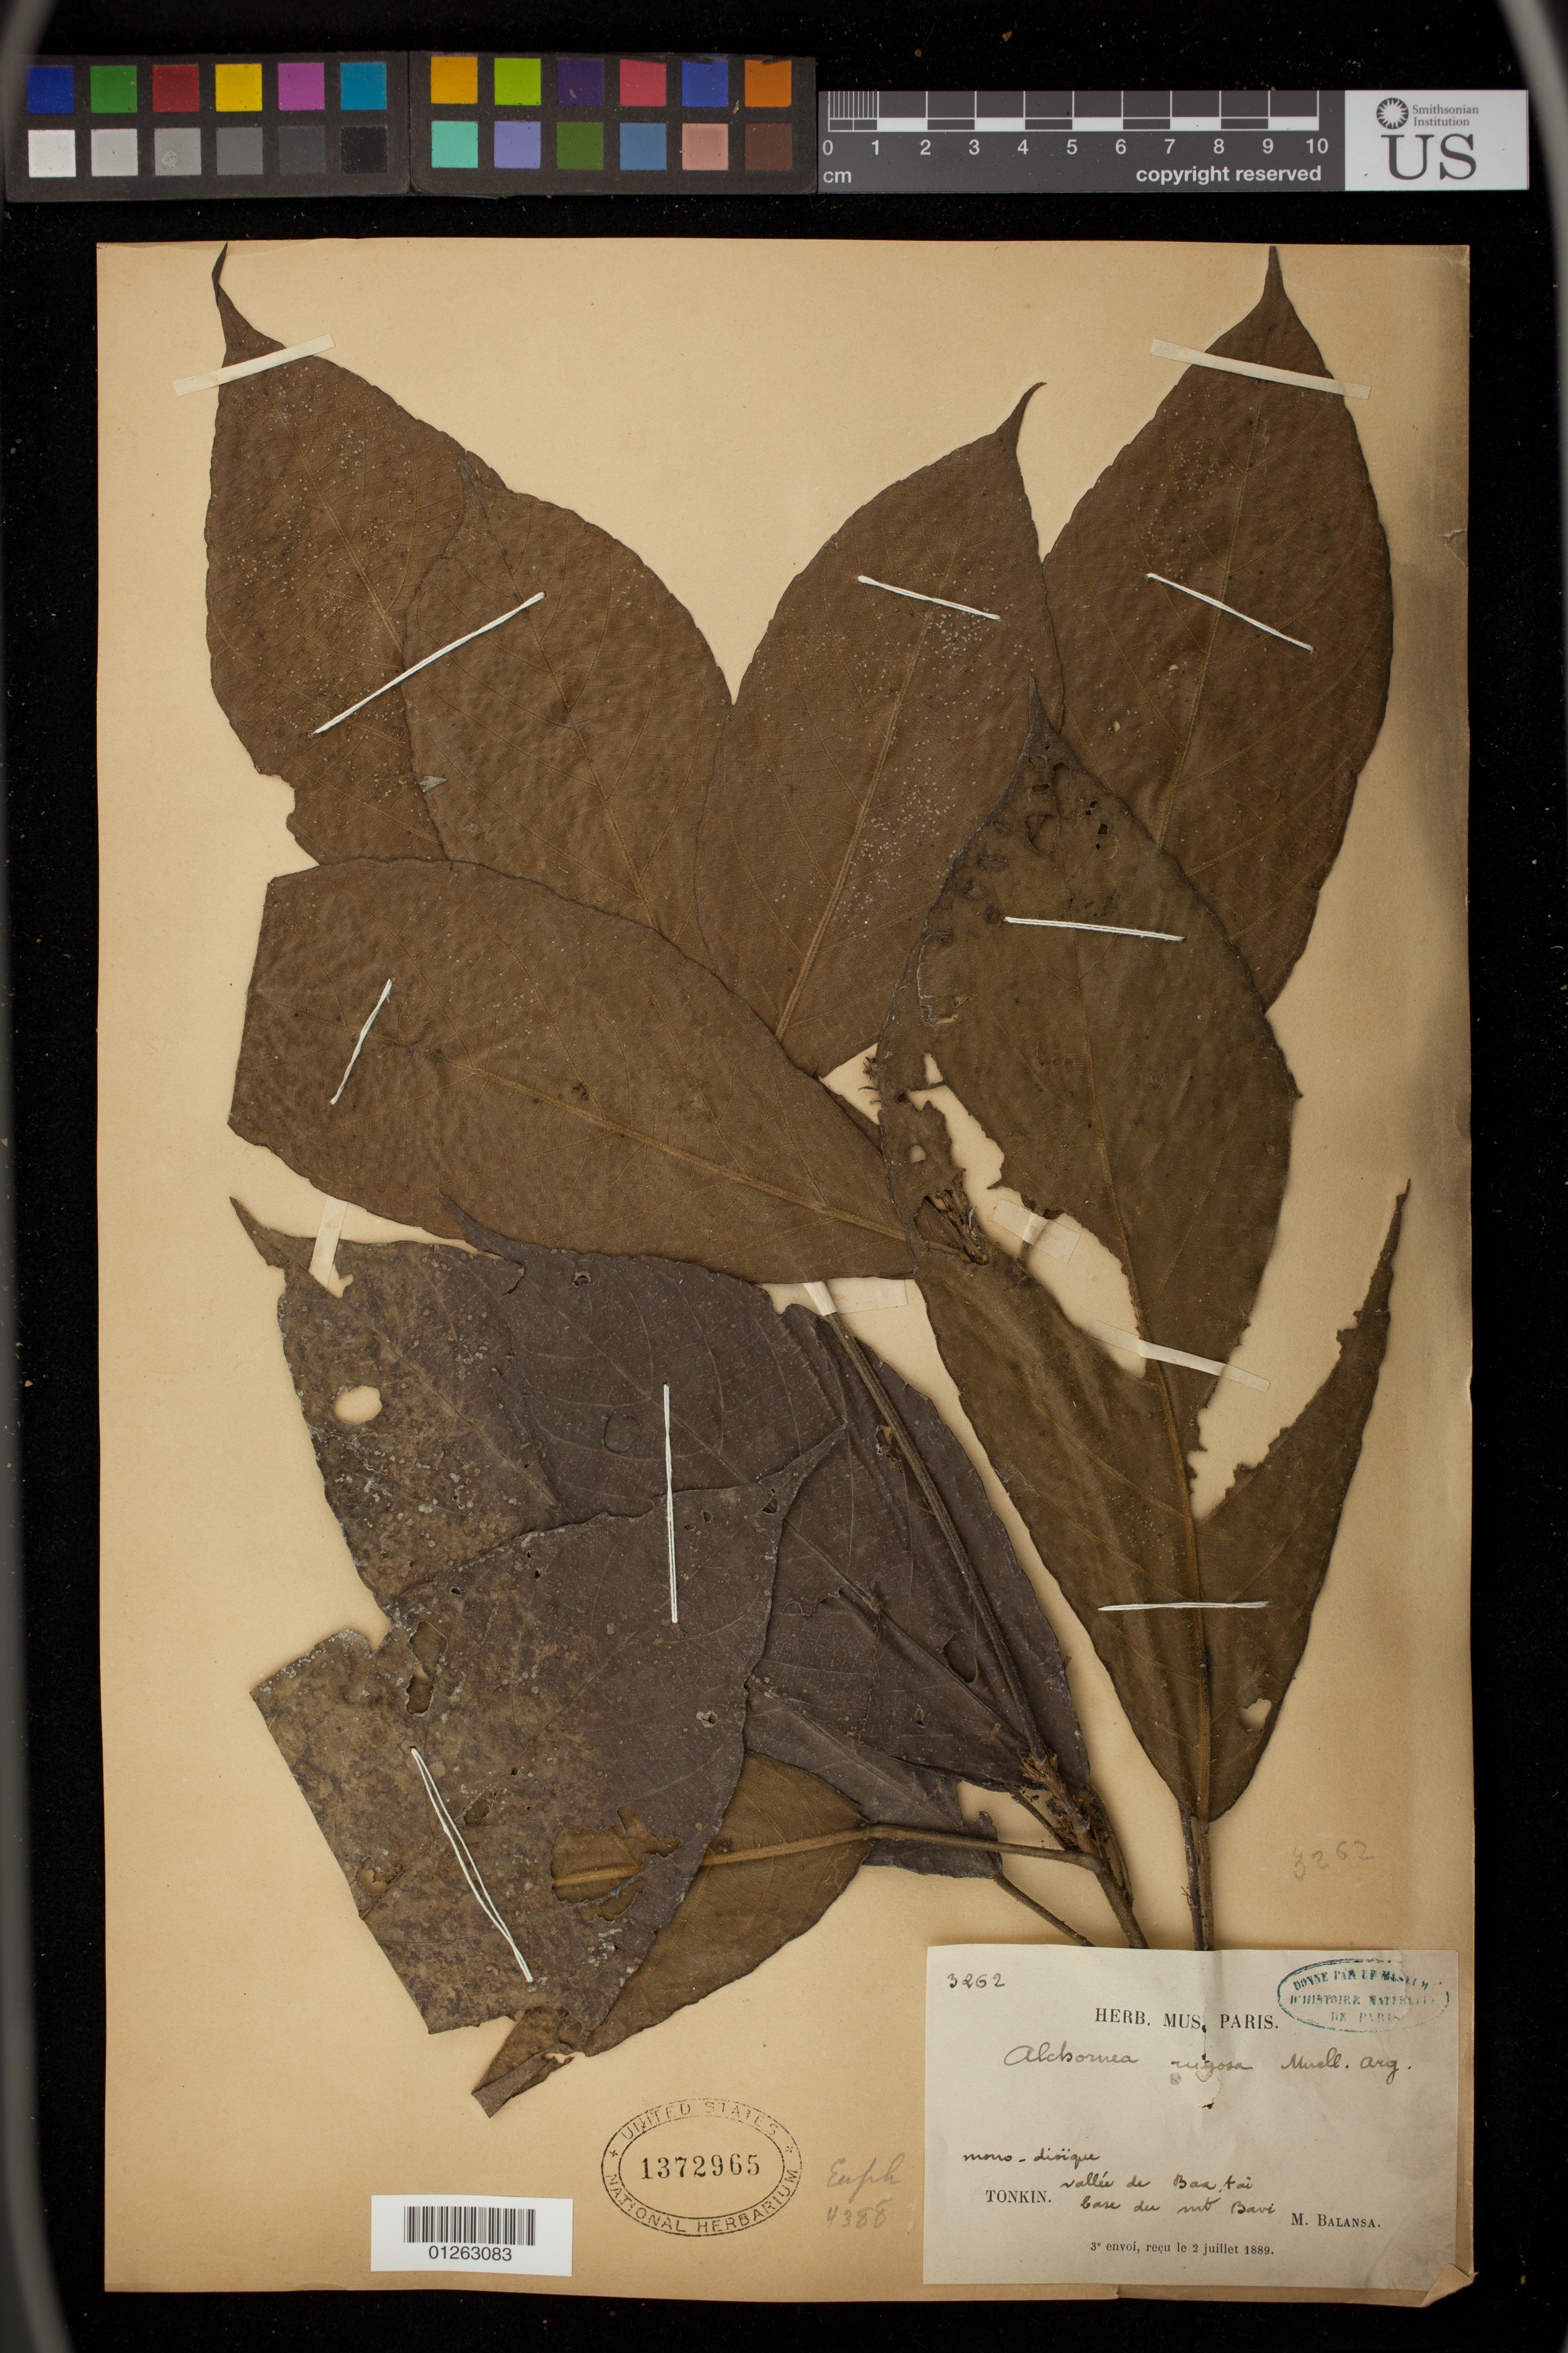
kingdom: Plantae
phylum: Tracheophyta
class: Magnoliopsida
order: Malpighiales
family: Euphorbiaceae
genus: Alchornea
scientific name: Alchornea rugosa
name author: (Lour.) Müll. Arg.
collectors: B. Balansa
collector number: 3262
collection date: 1889-07-02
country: Vietnam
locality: Tonkin. vallee du Baa tai, base du mt Bavi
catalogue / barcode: US 1372965